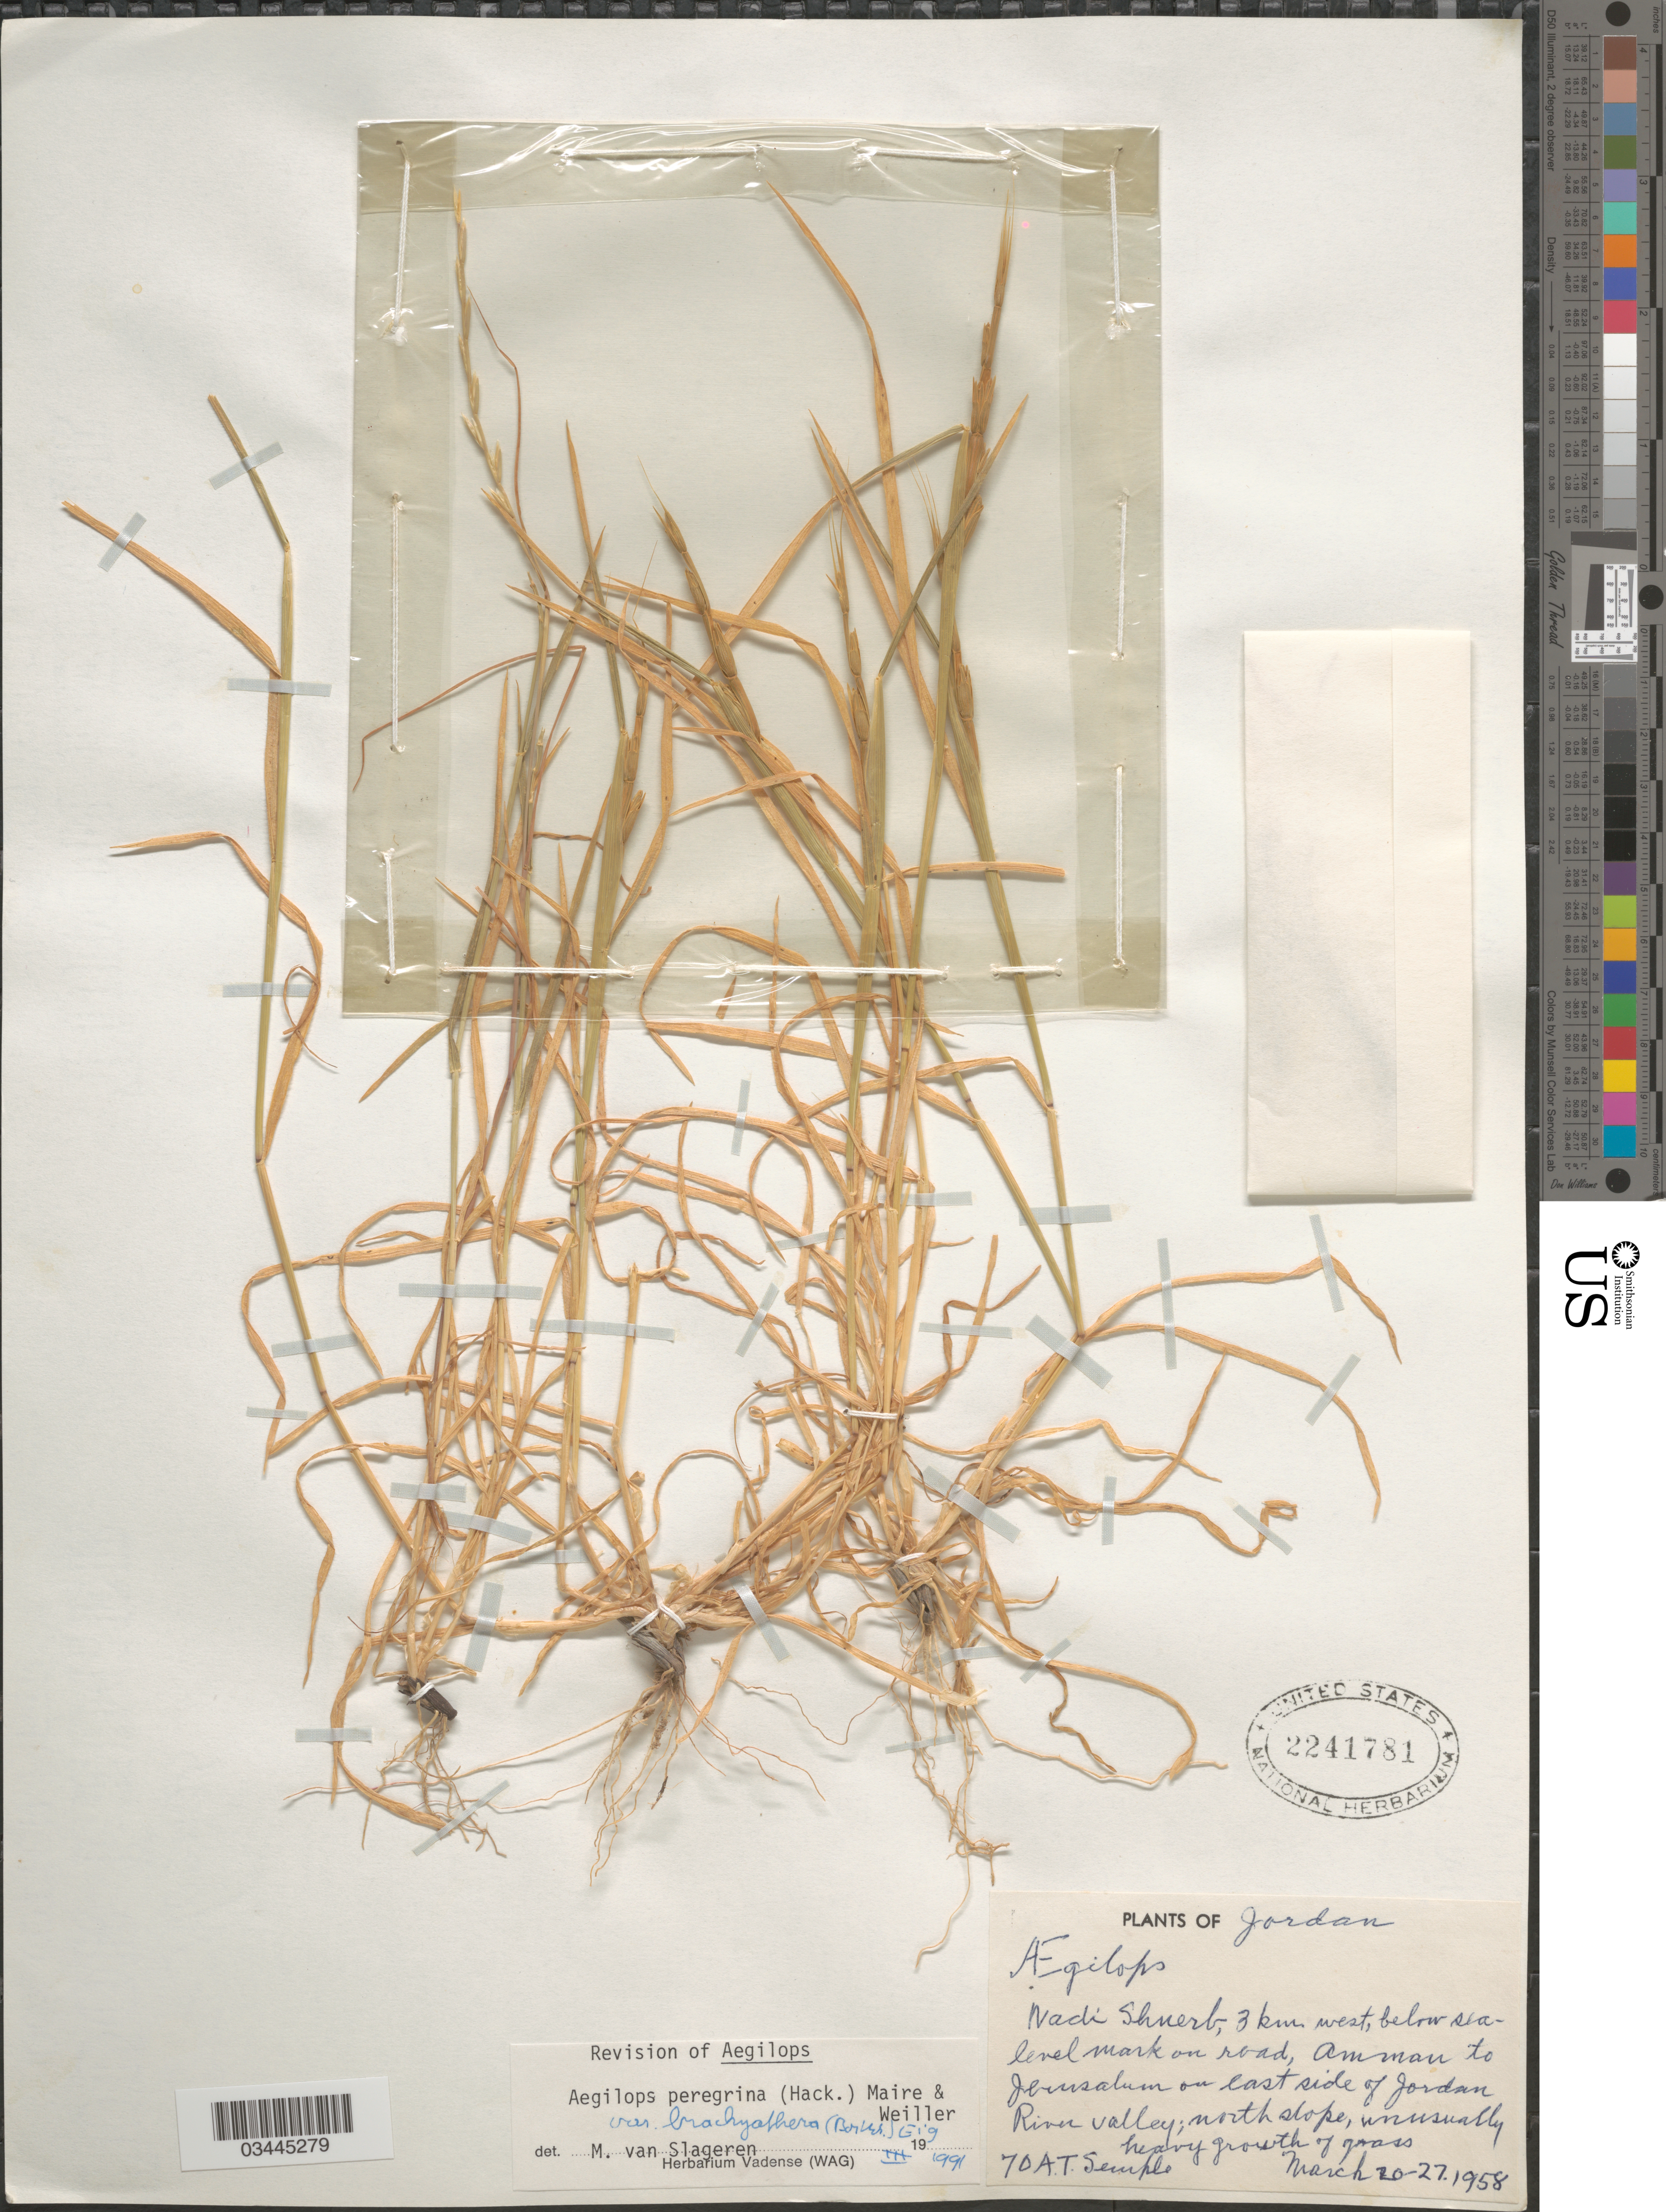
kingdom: Plantae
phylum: Tracheophyta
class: Liliopsida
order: Poales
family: Poaceae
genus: Aegilops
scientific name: Aegilops peregrina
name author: (Hack.) Eig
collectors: A. Semple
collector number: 70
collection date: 1957-03-20/1958-03-27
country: Jordan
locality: Wadi Shuerb, 3 km west, below sea-level mark on road, Amman to Jerusalem [interpreted] on east side of Jordan River Valley; north slope.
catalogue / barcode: US 2241781